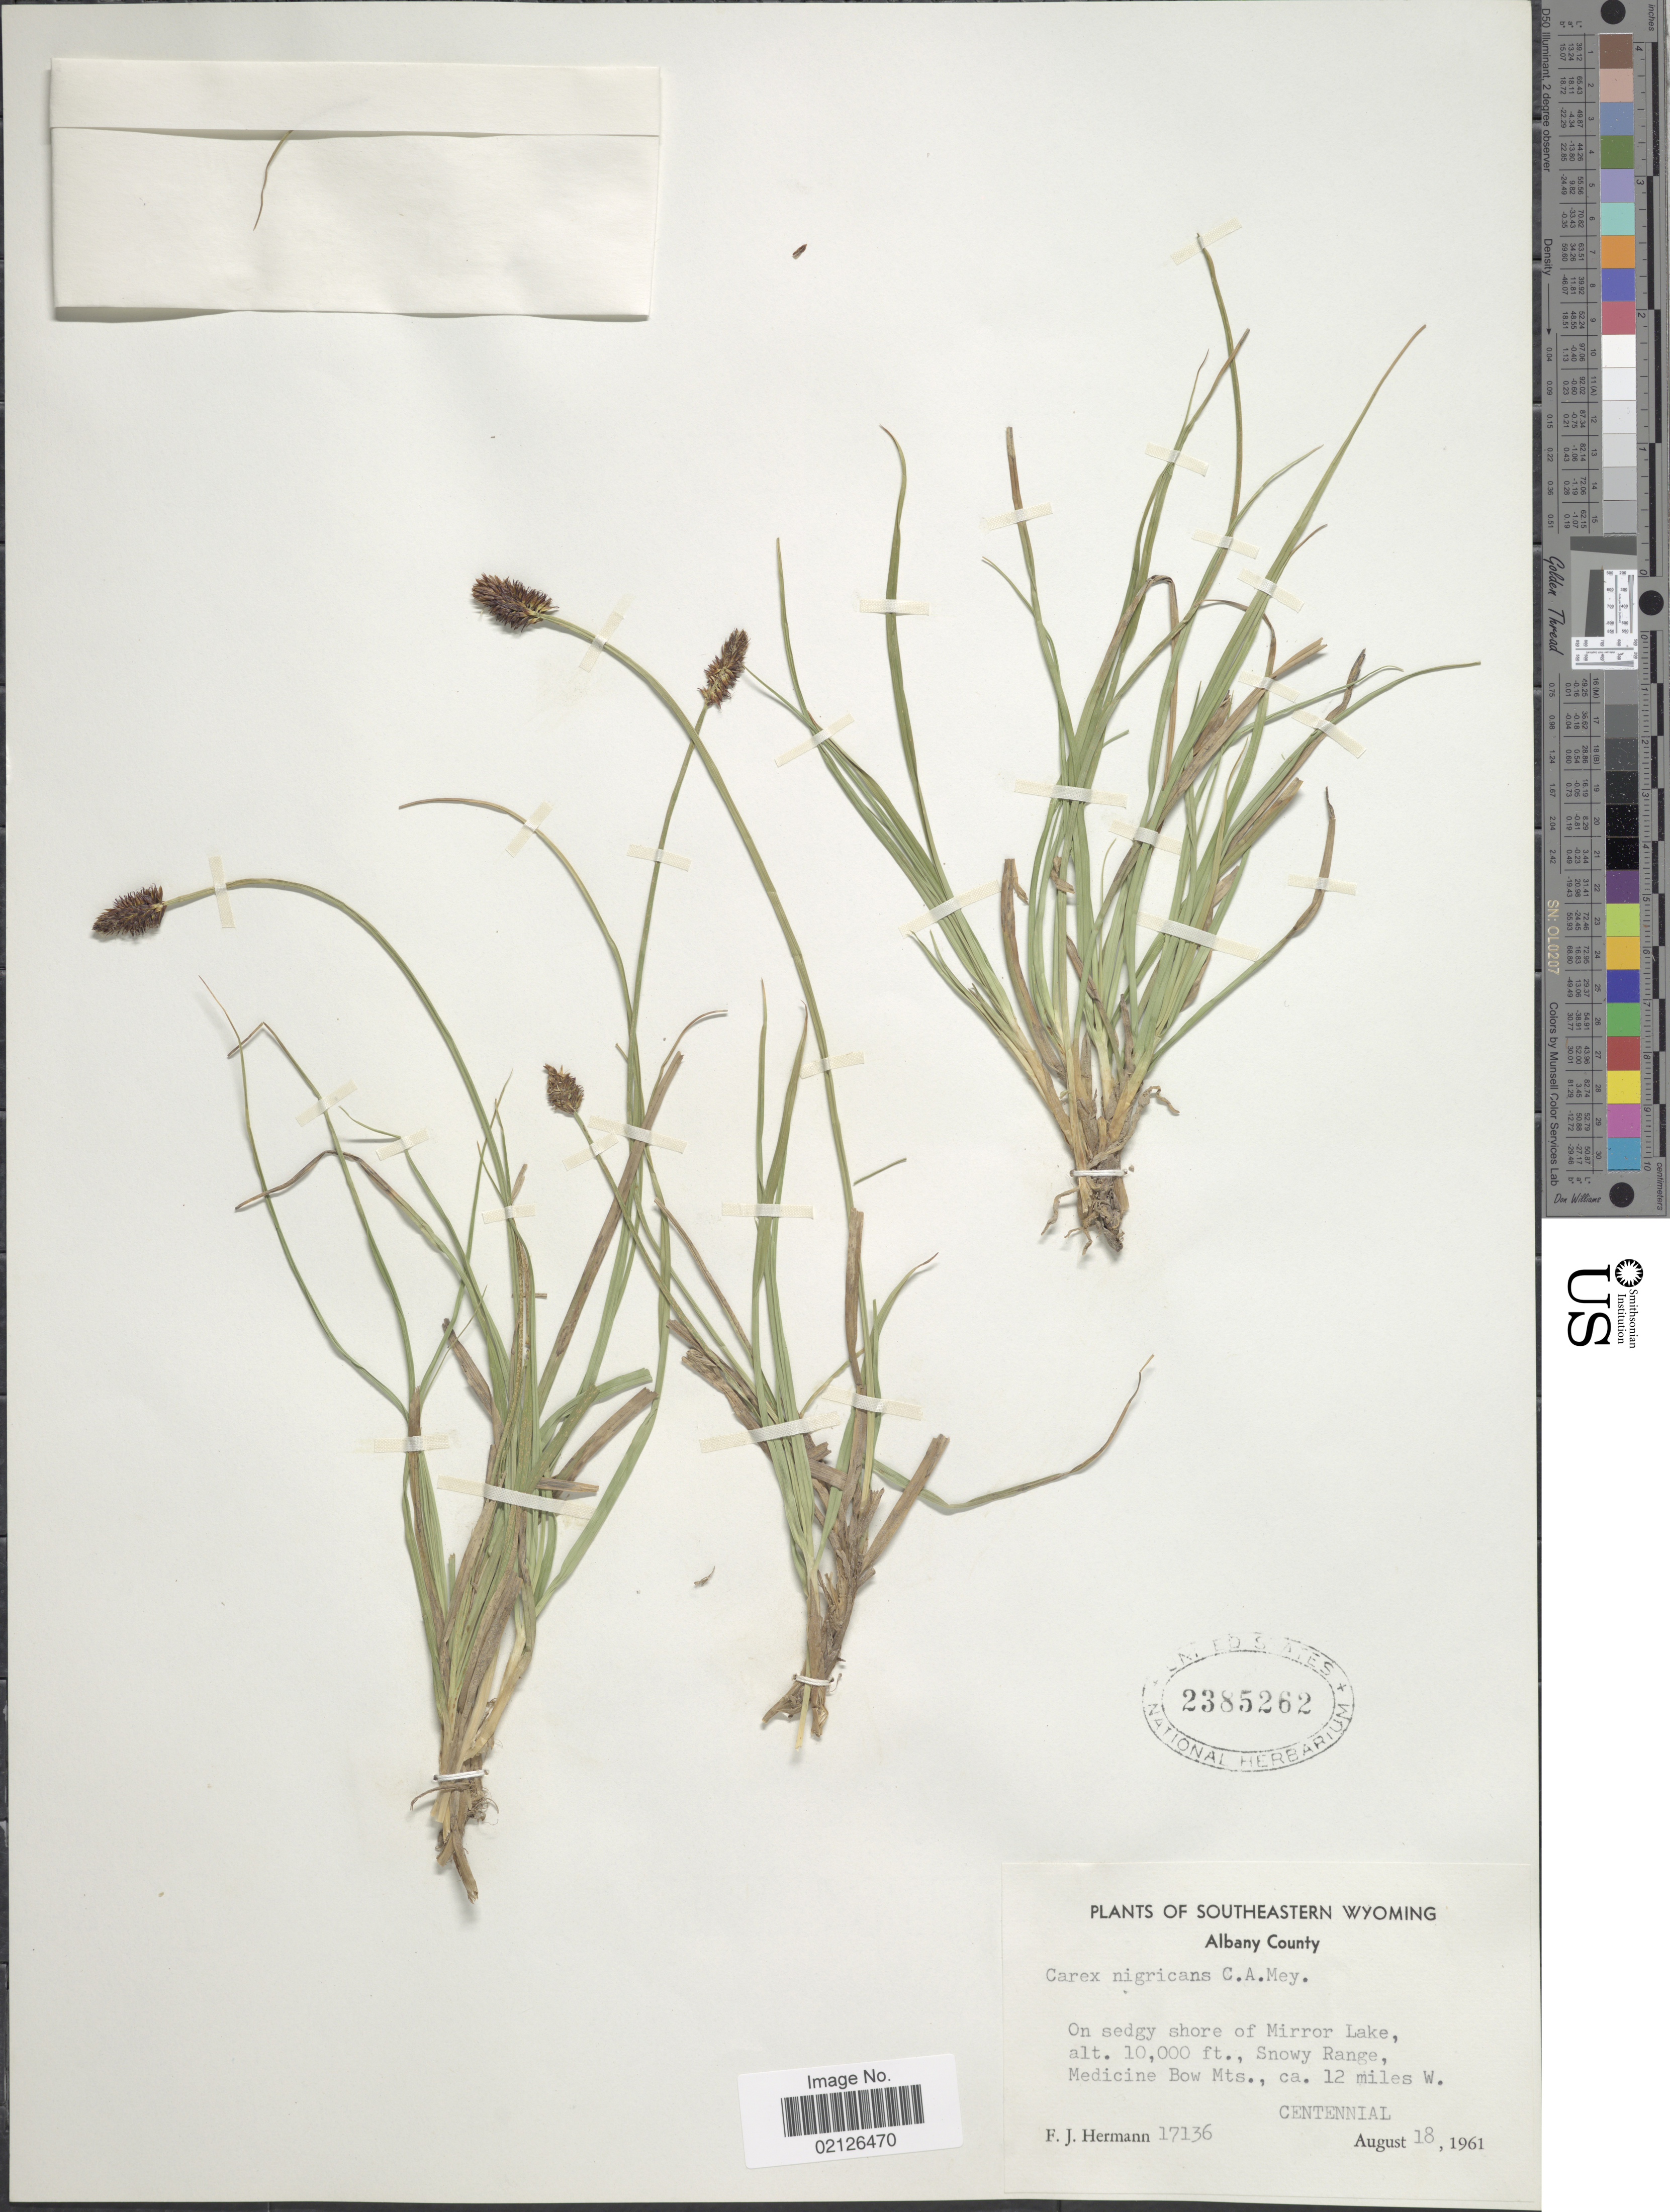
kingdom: Plantae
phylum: Tracheophyta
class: Liliopsida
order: Poales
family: Cyperaceae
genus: Carex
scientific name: Carex nigricans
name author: C.A. Mey.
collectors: F. J. Hermann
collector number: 17136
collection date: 1961-08-18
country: United States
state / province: Wyoming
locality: Southeastern Wyoming, Albany County, Mirror Lake., Snowy Range, Medicine Bow Mts., ca. 12 miles W. Centennial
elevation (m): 3048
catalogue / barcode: US 2385262